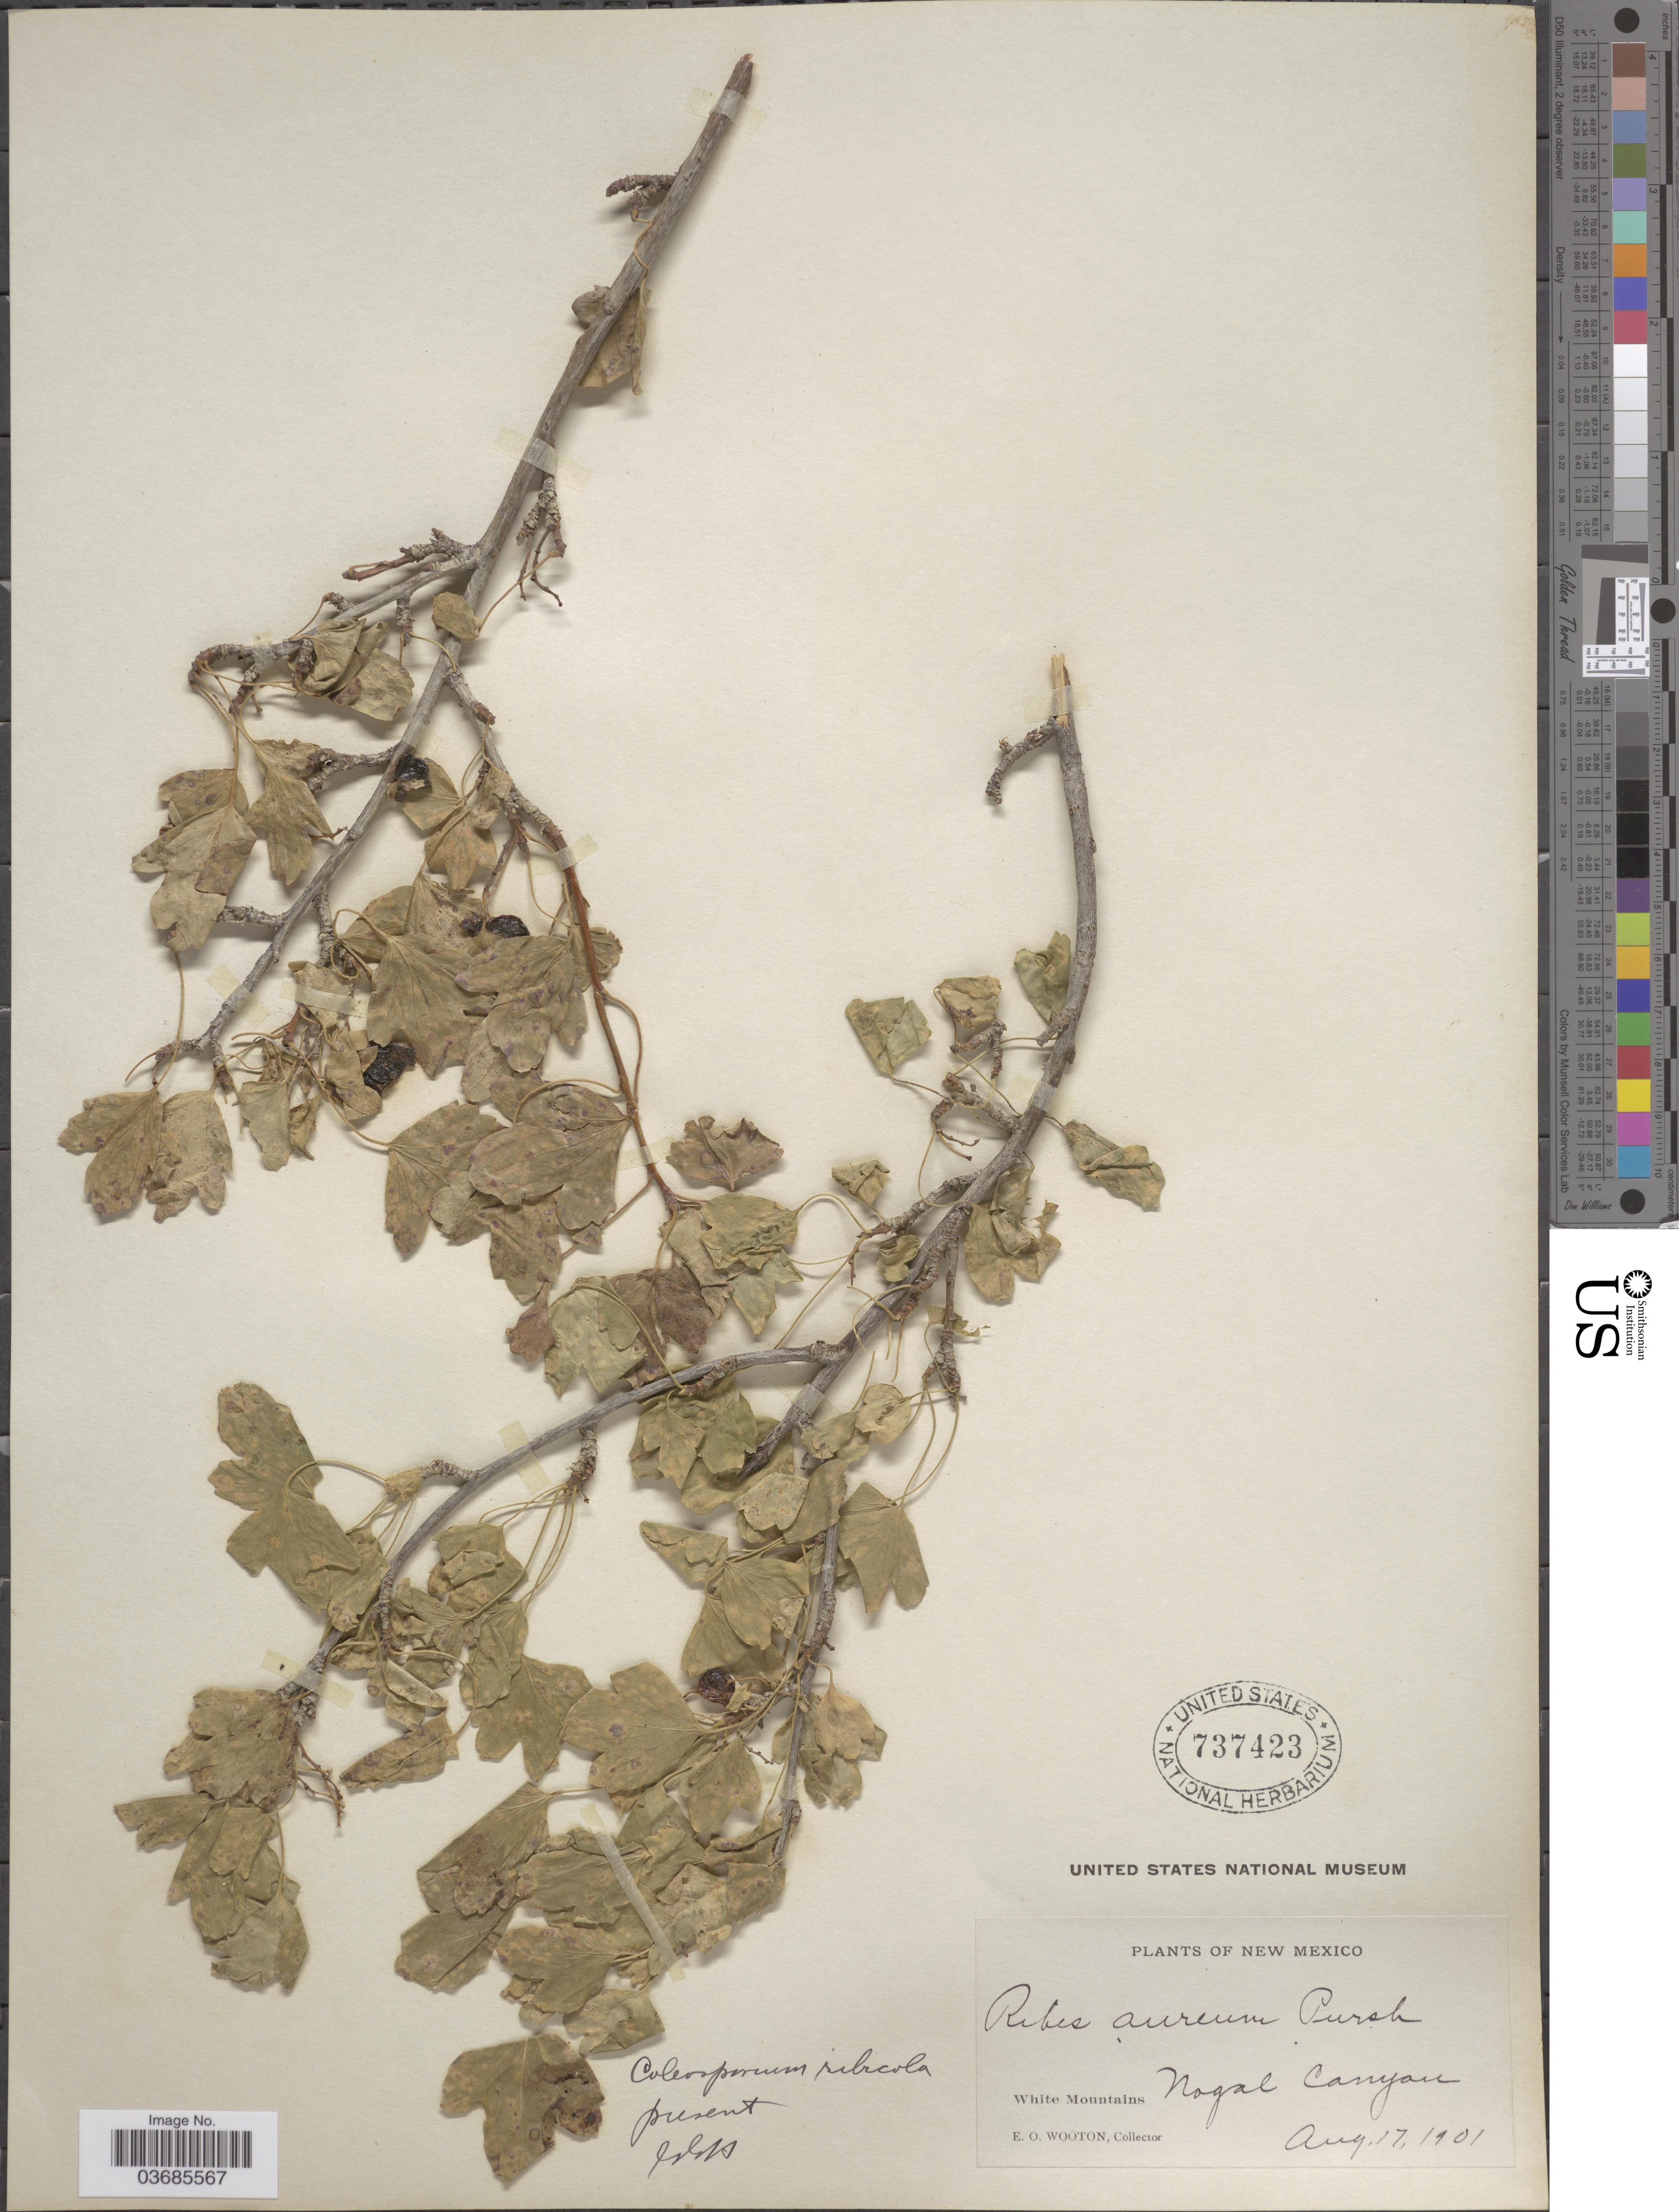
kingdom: Plantae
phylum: Tracheophyta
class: Magnoliopsida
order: Saxifragales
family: Grossulariaceae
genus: Ribes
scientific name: Ribes aureum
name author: Pursh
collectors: E. O. Wooton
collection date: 1901-08-17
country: United States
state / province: New Mexico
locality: White Mountains. Nogal Canyon.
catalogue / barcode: US 737423